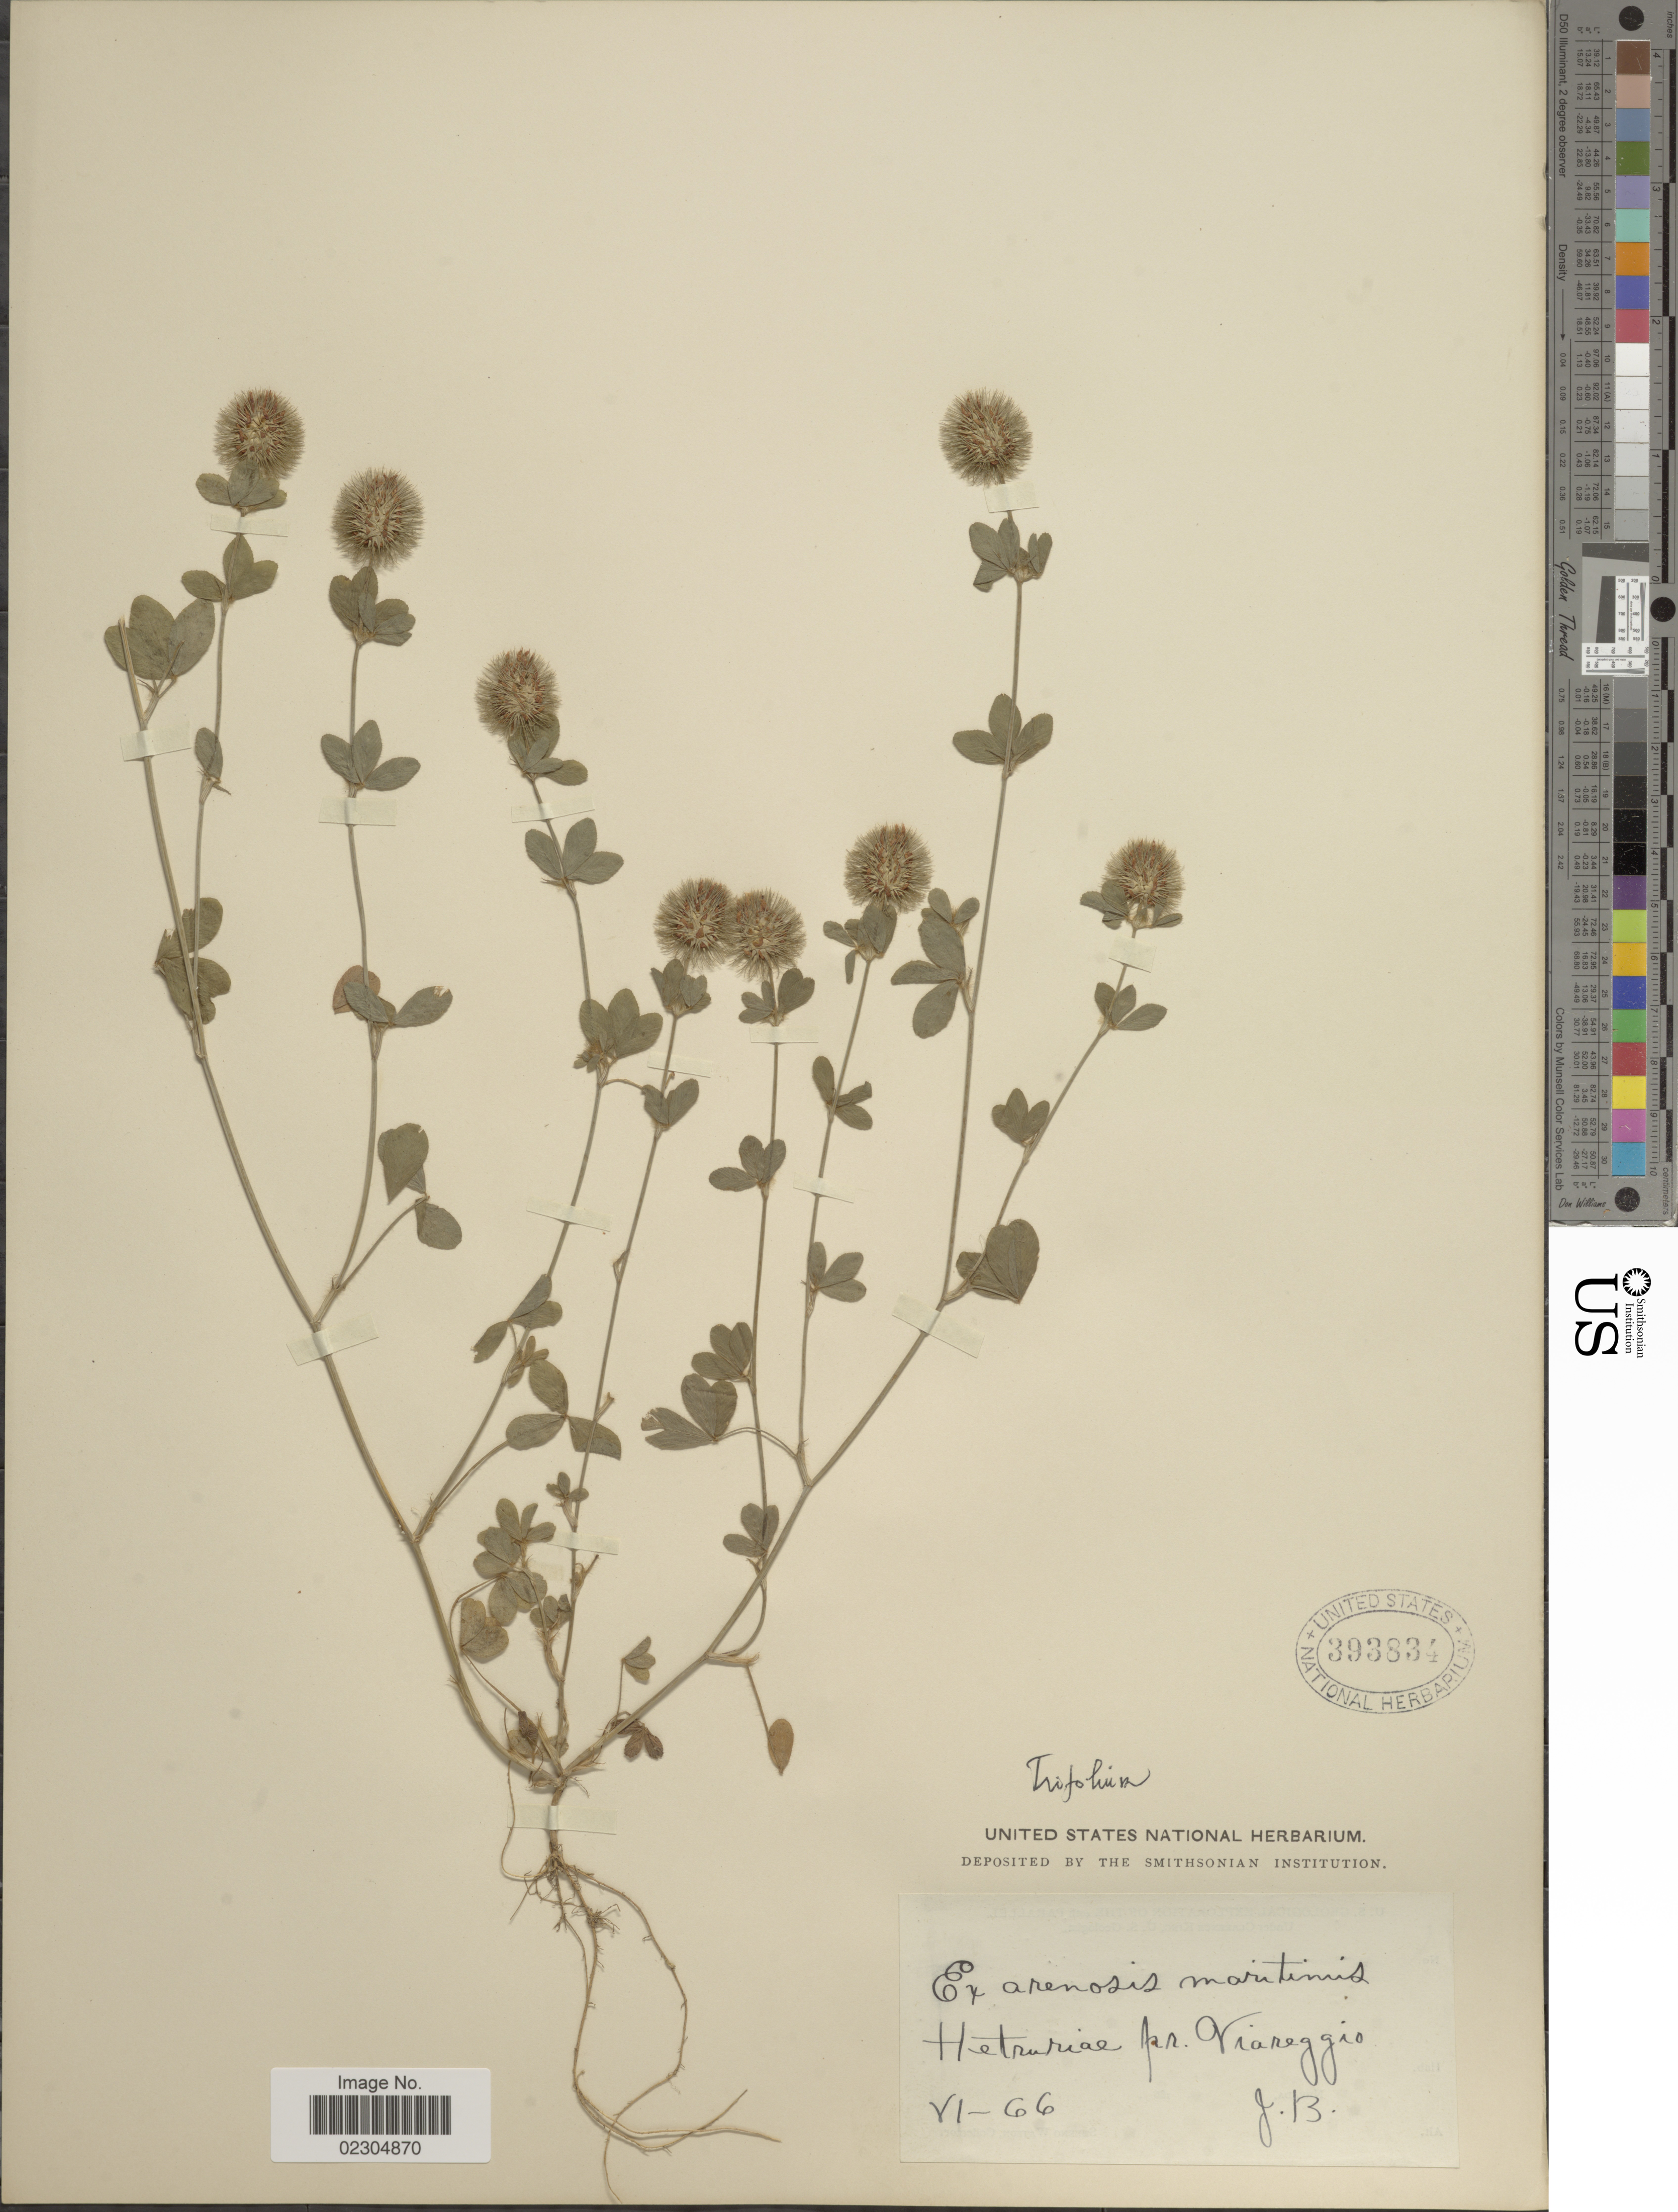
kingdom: Plantae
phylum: Tracheophyta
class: Magnoliopsida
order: Fabales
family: Fabaceae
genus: Trifolium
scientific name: Trifolium sp.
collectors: J. B.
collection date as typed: Transcribed d/m/y: /6/66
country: Italy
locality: Hetruriae pr. Viareggio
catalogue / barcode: US 393834